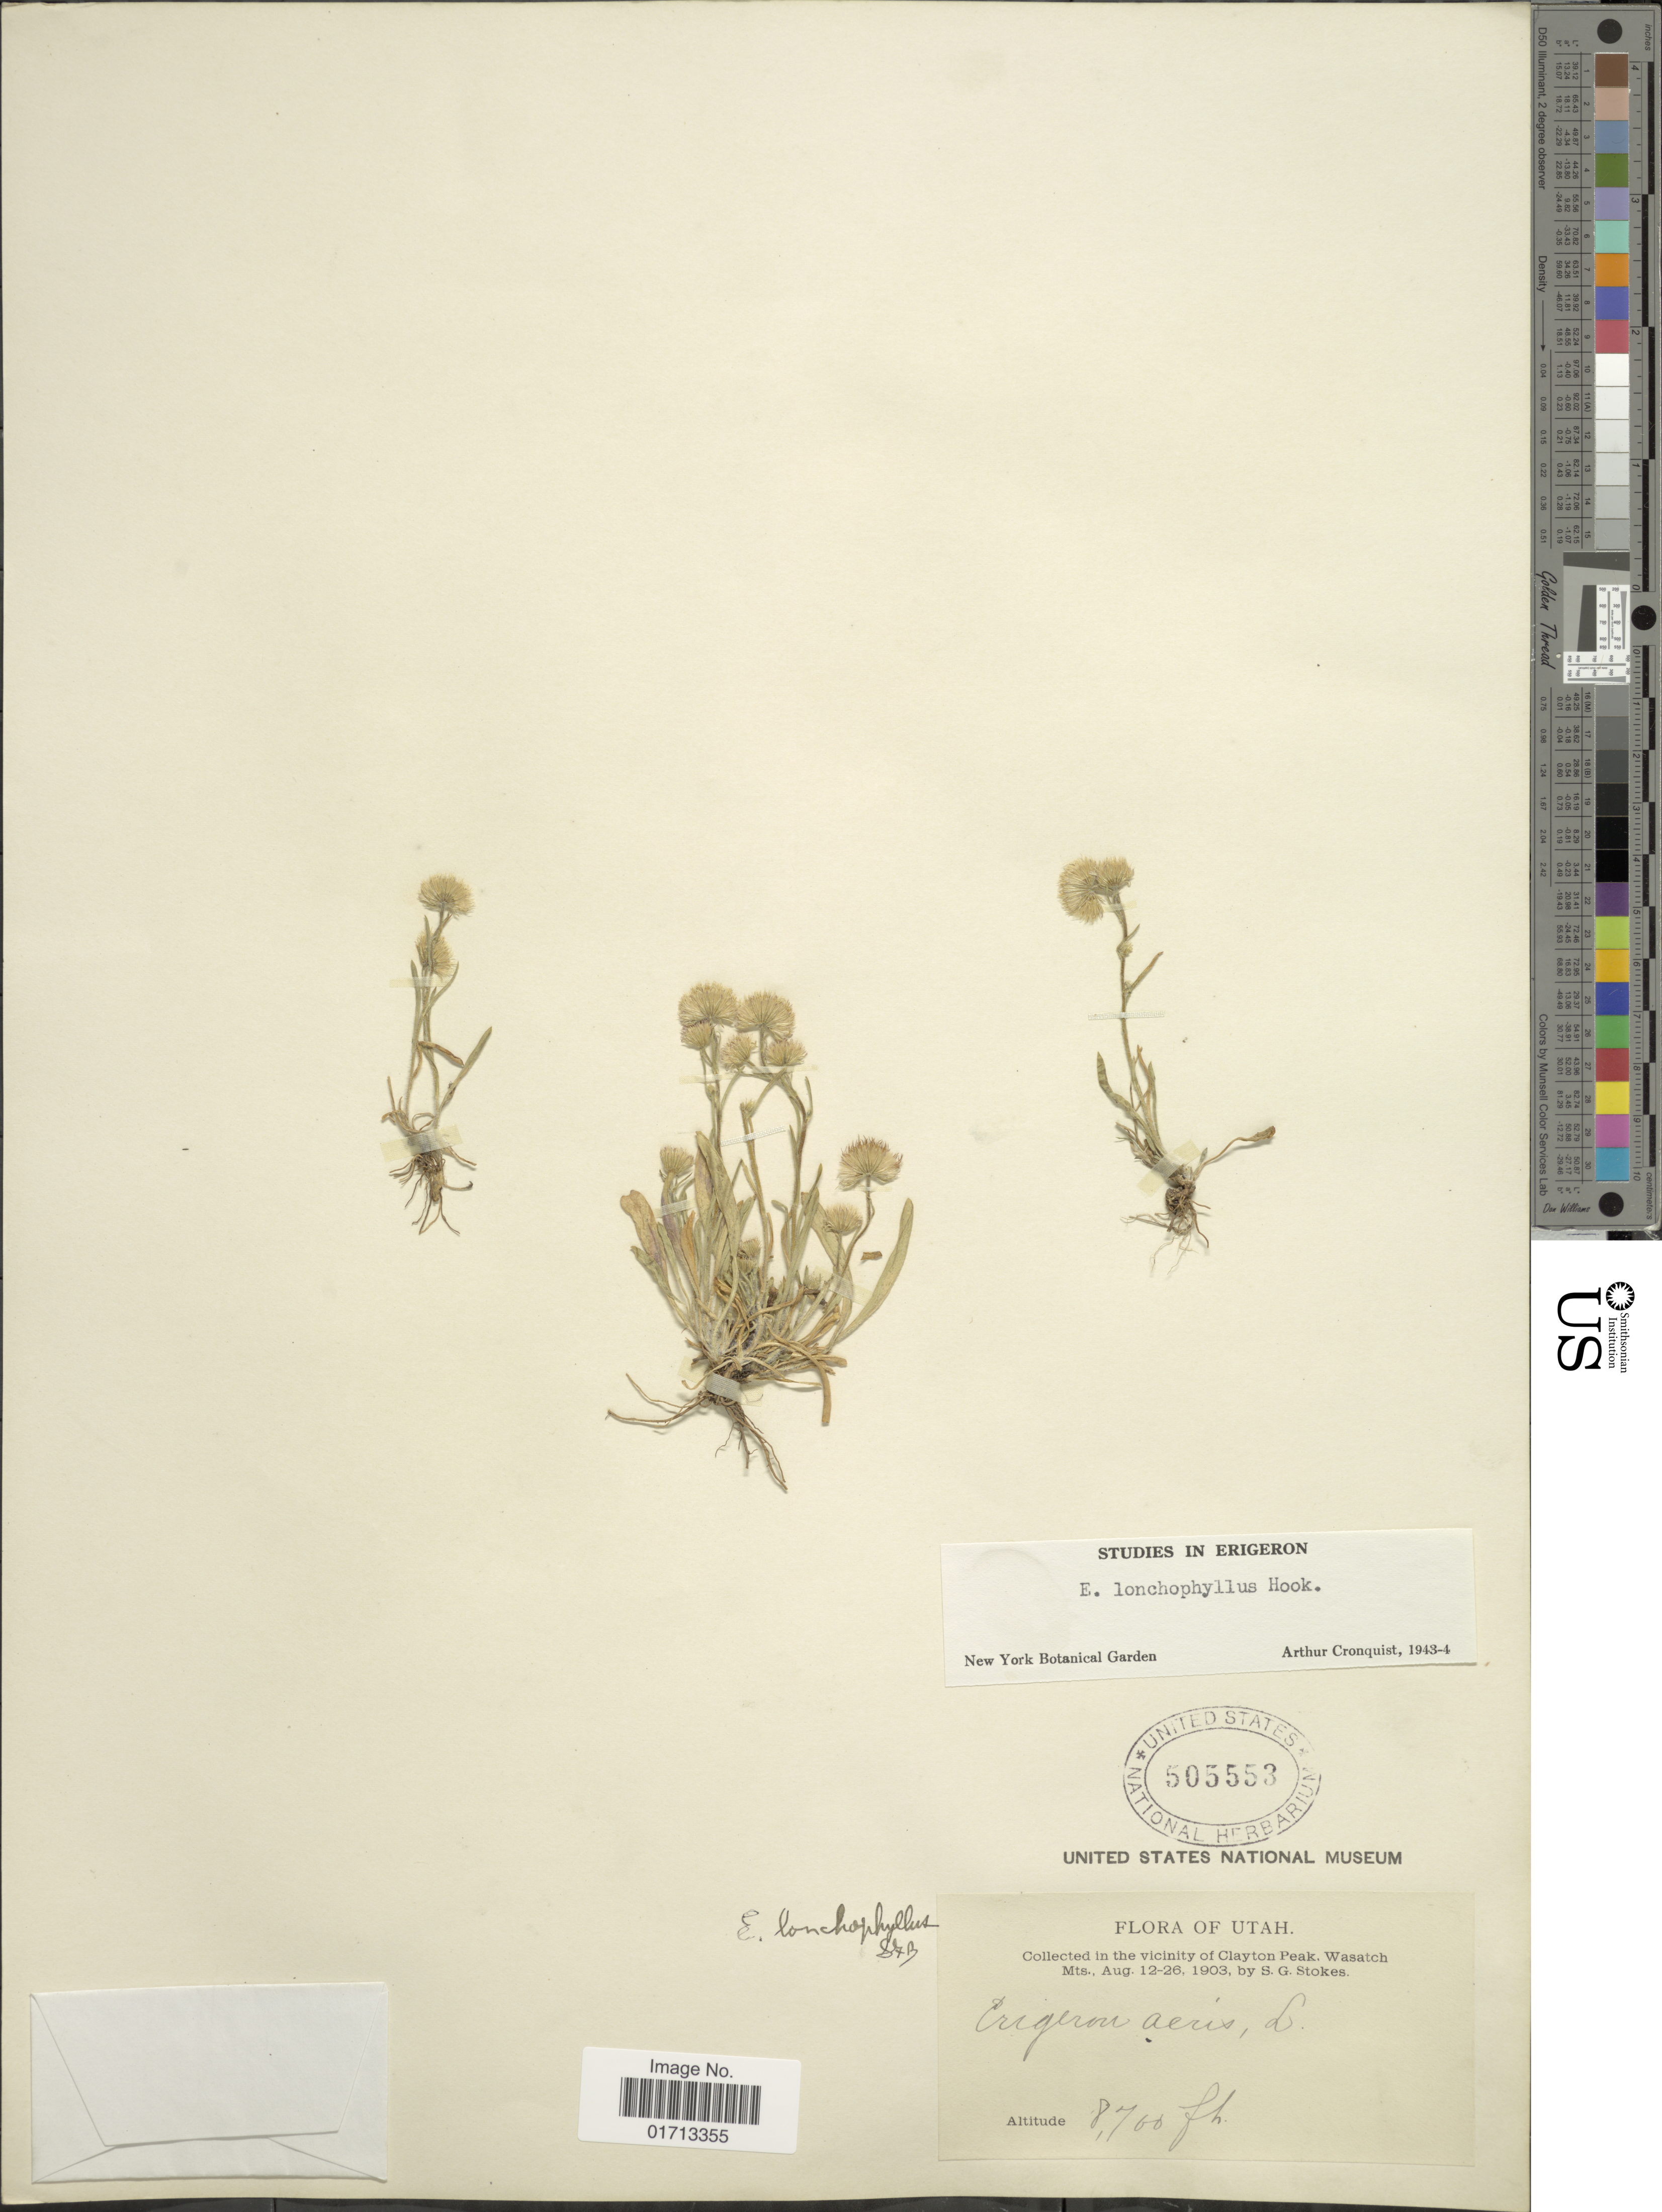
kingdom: Plantae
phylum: Tracheophyta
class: Magnoliopsida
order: Asterales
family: Asteraceae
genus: Erigeron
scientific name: Erigeron lonchophyllus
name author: Hook.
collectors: S. G. Stokes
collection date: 1903-08-12/1903-08-26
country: United States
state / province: Utah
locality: Vicinity of Clayton Peak, Wasatch Mts.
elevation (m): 2652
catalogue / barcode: US 505553